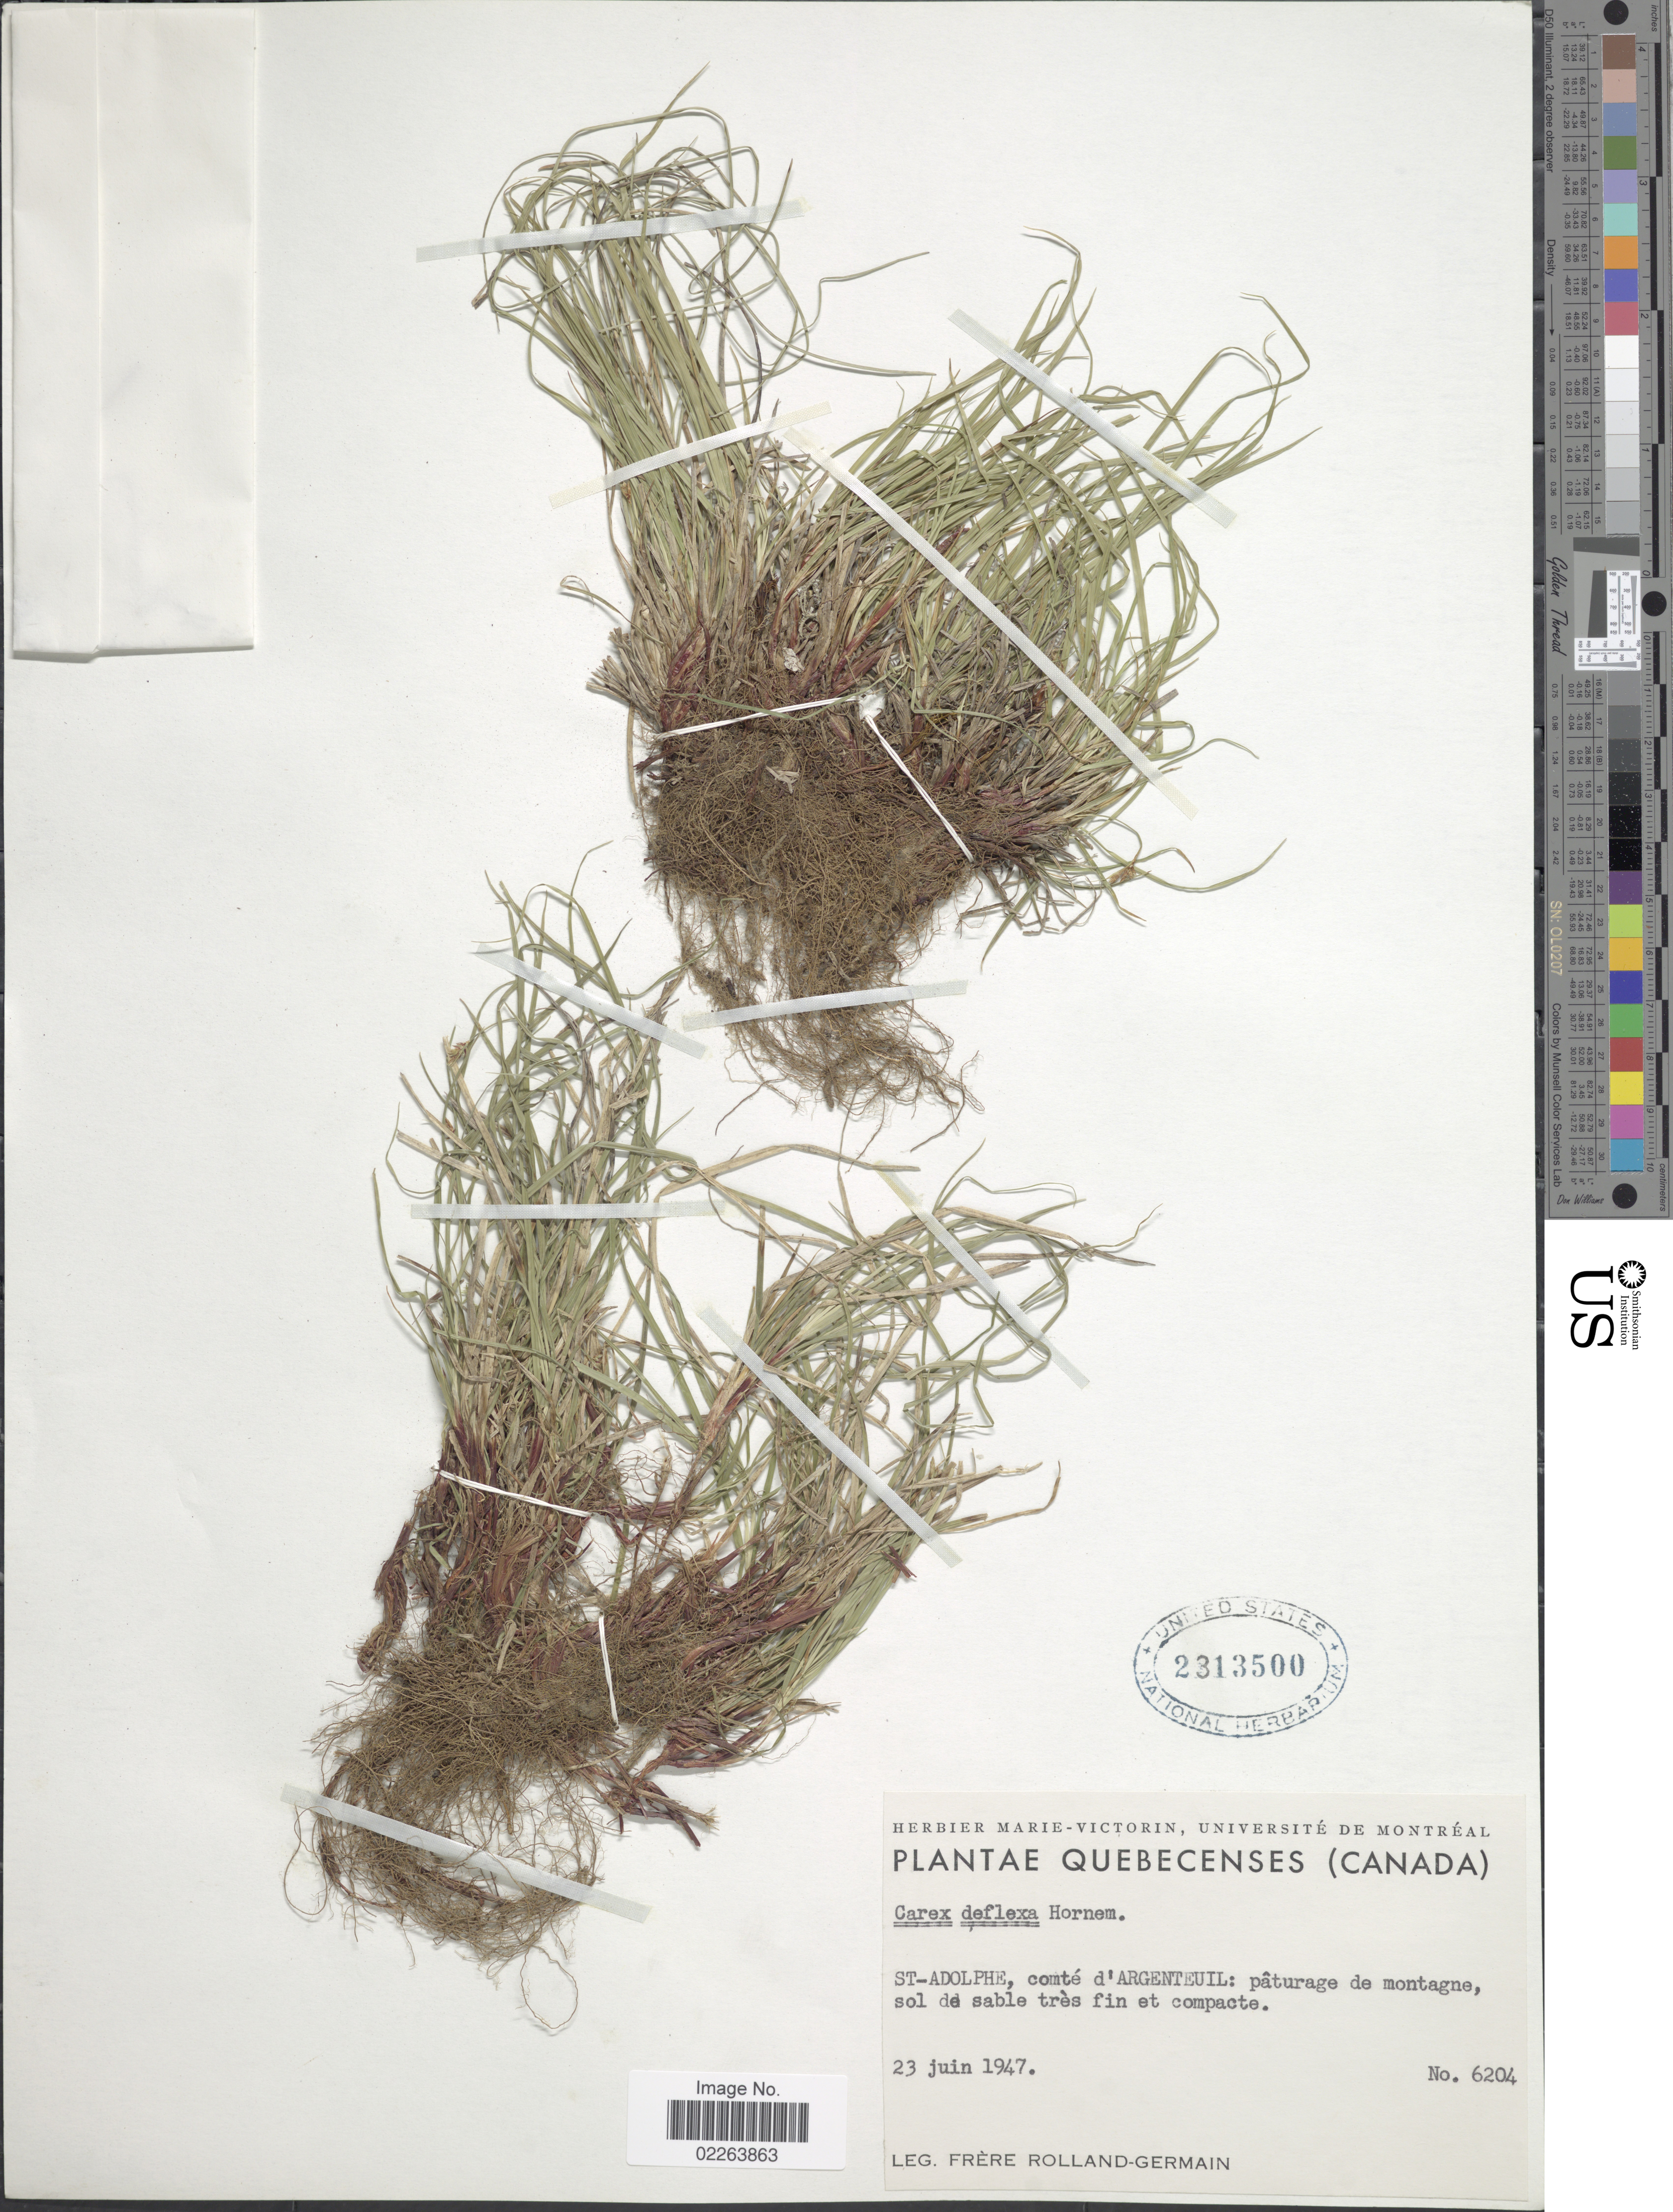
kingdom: Plantae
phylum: Tracheophyta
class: Liliopsida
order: Poales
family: Cyperaceae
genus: Carex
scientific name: Carex deflexa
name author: Hornem.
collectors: Rolland-Germain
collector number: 6204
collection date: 1947-06-23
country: Canada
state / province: Quebec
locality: St-Adolphe, comté d'Argenteuil: pâturage de montagne, sol de sable très fin et compacte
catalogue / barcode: US 2313500